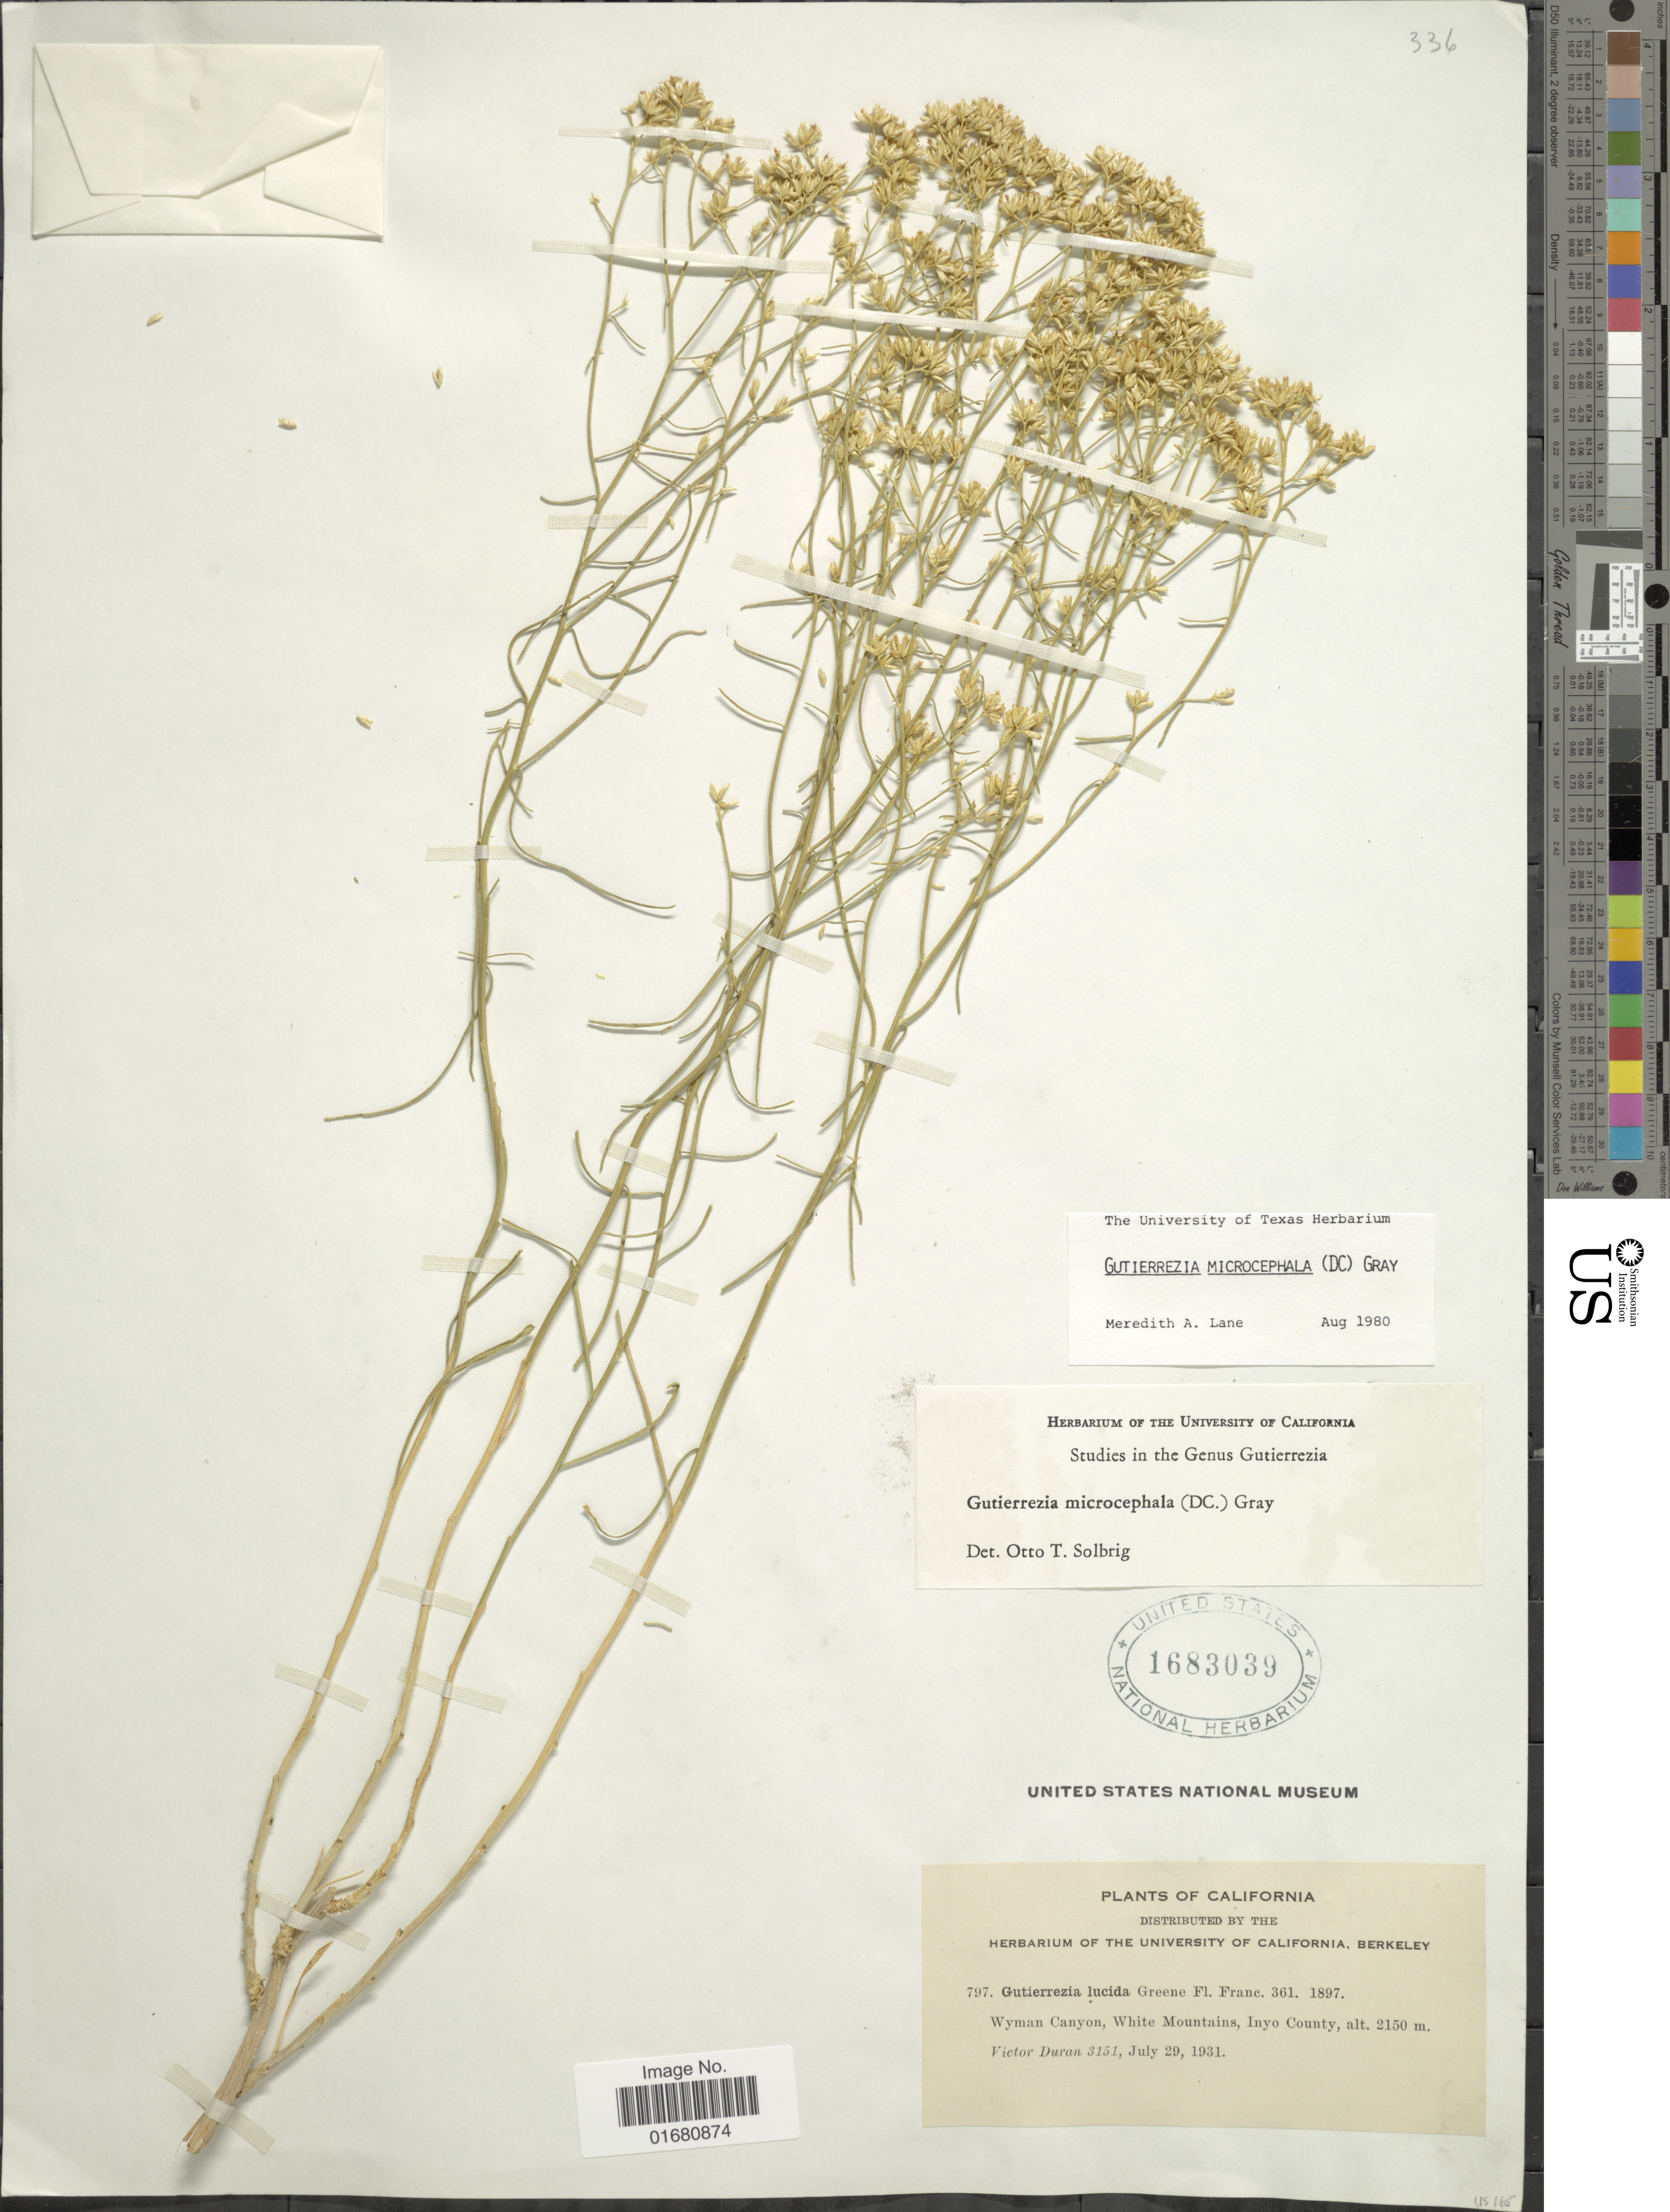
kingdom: Plantae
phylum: Tracheophyta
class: Magnoliopsida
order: Asterales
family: Asteraceae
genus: Gutierrezia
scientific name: Gutierrezia microcephala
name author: (DC.) A. Gray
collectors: V. Duran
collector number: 3151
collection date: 1931-07-29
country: United States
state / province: California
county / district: Inyo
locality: Wyman Canyon, White Mountains, Inyo County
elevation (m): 2150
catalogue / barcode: US 1683039